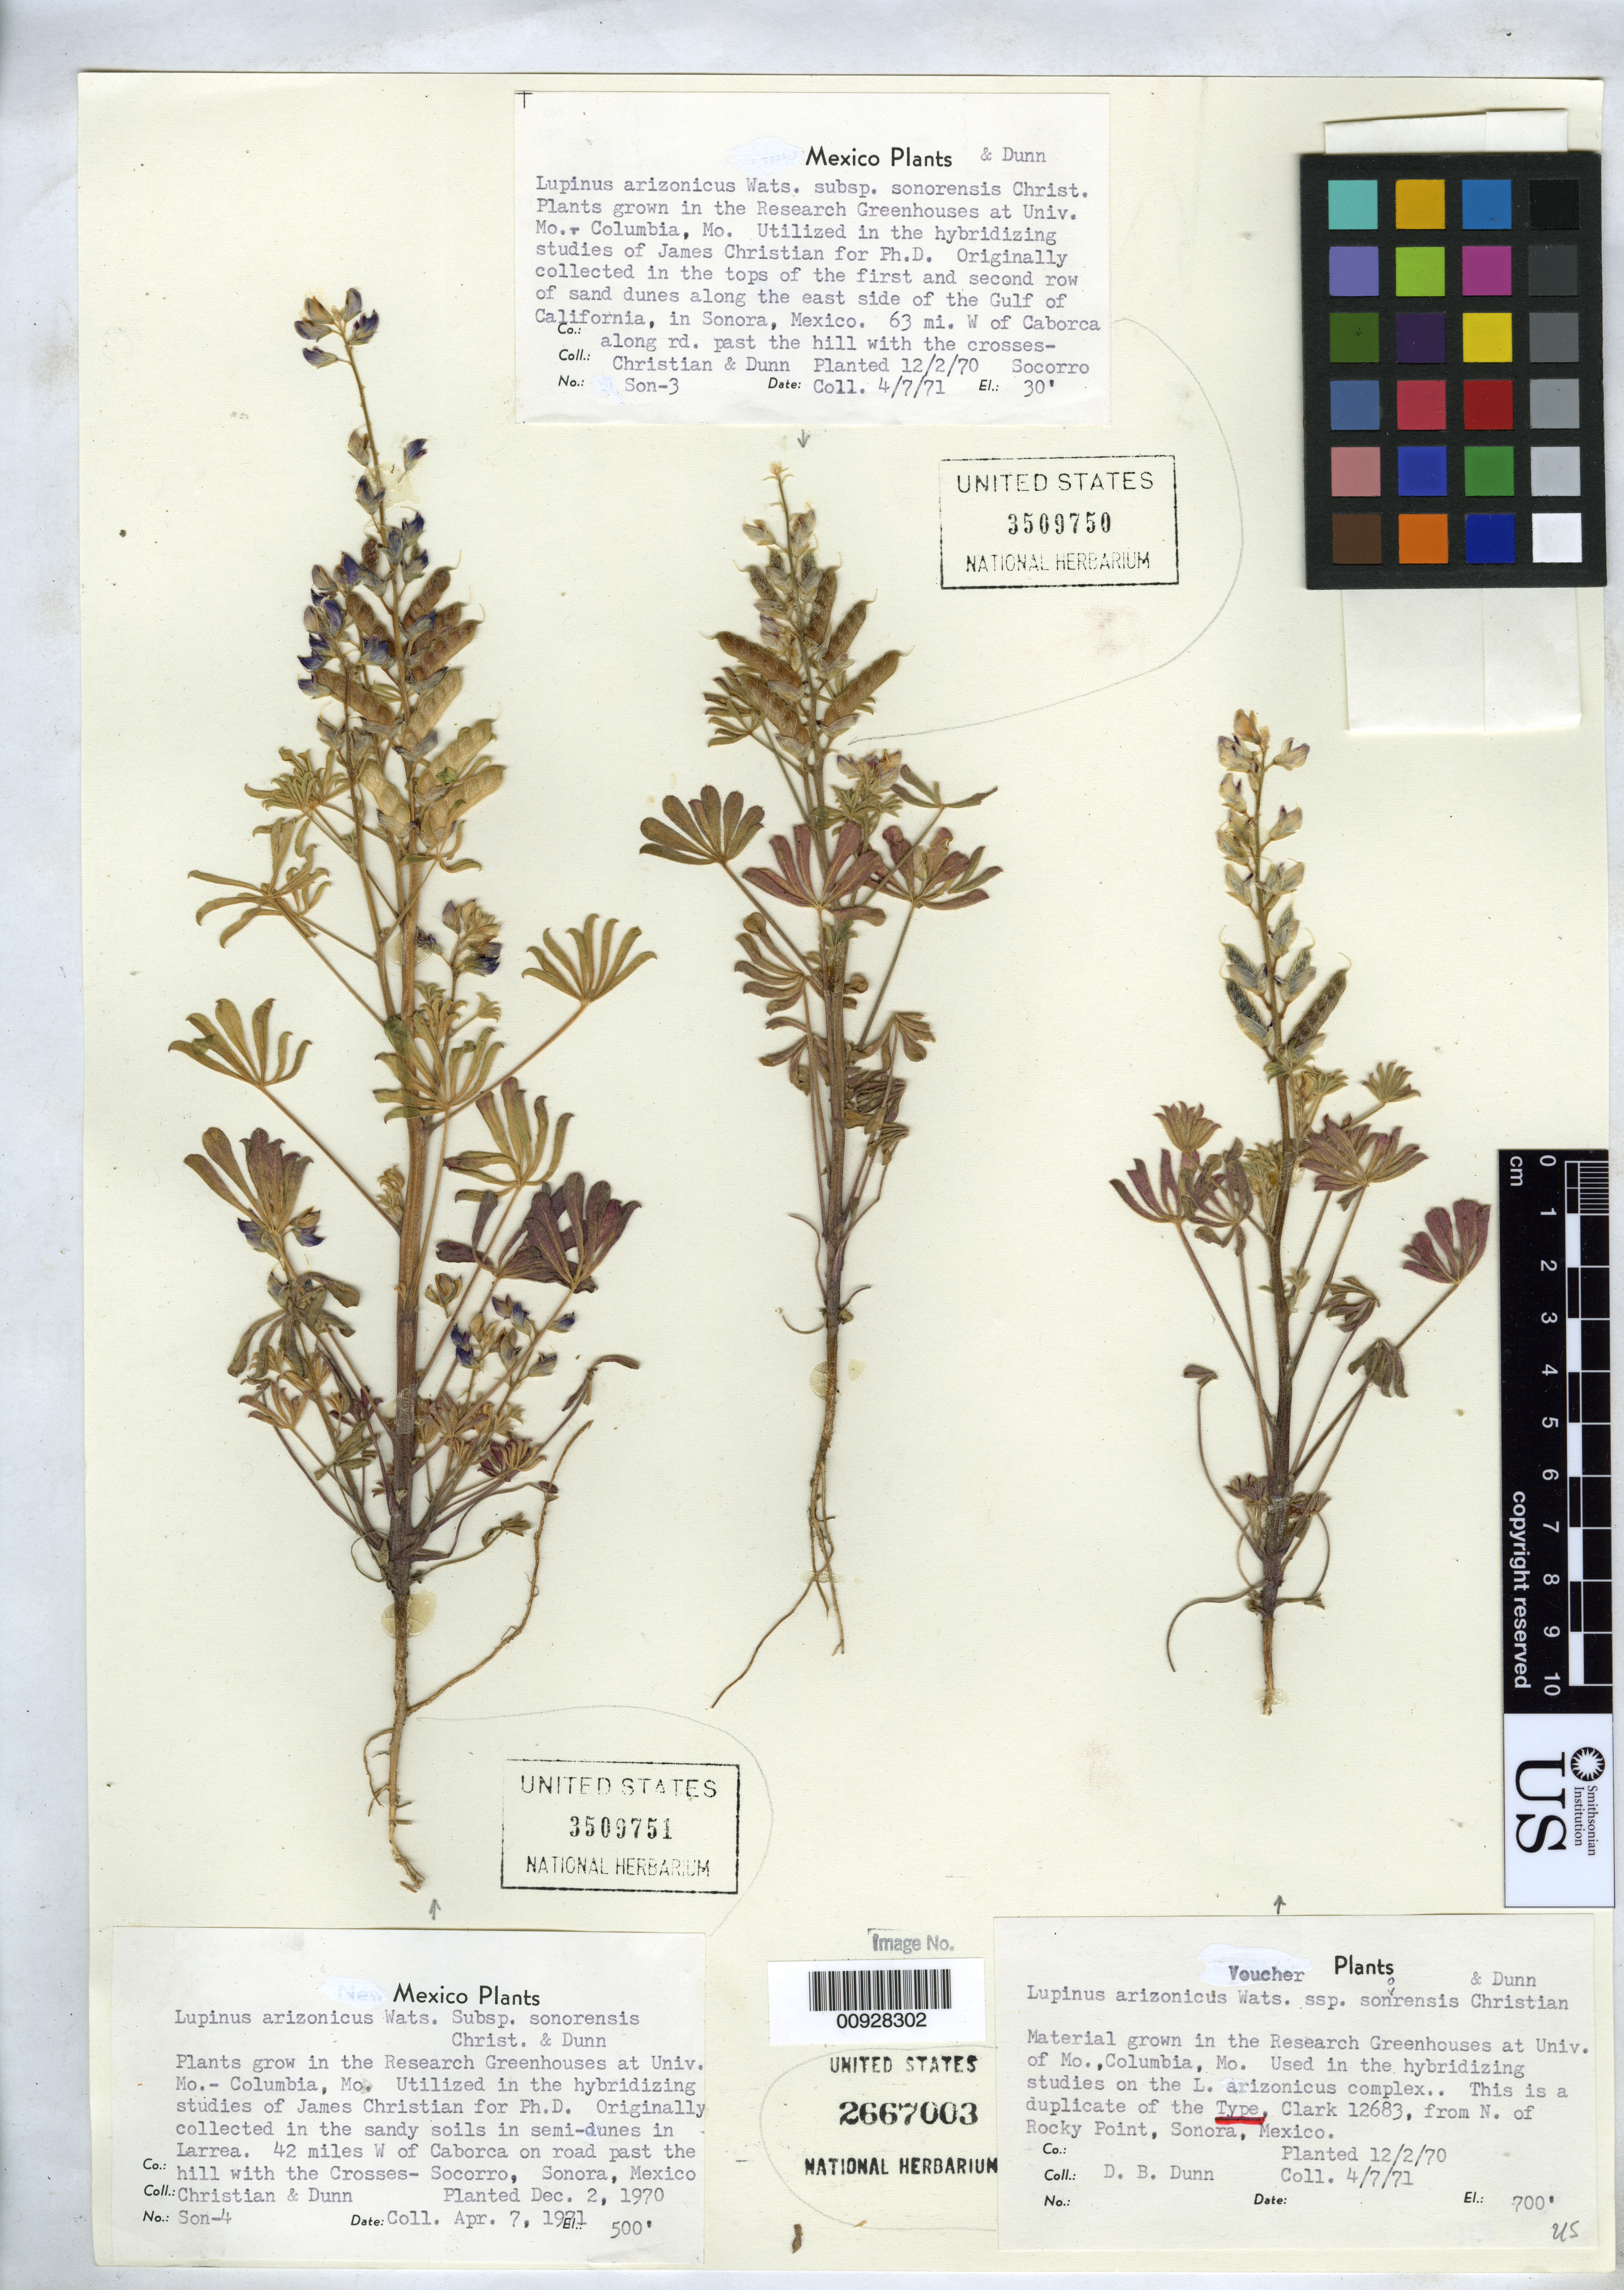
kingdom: Plantae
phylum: Tracheophyta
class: Magnoliopsida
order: Fabales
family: Fabaceae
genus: Lupinus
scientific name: Lupinus arizonicus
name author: (S. Watson) S. Watson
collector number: Christian & Dunn Son-3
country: Mexico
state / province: Sonora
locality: In the tops of the first and second row of sand dunes along the east side of the Gulf of California, in Sonora, México. 63 mi. W of Caborca along rd. past the hill with the crosses - Socorro.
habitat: Tops of sand dunes.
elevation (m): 9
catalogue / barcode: US 3509750